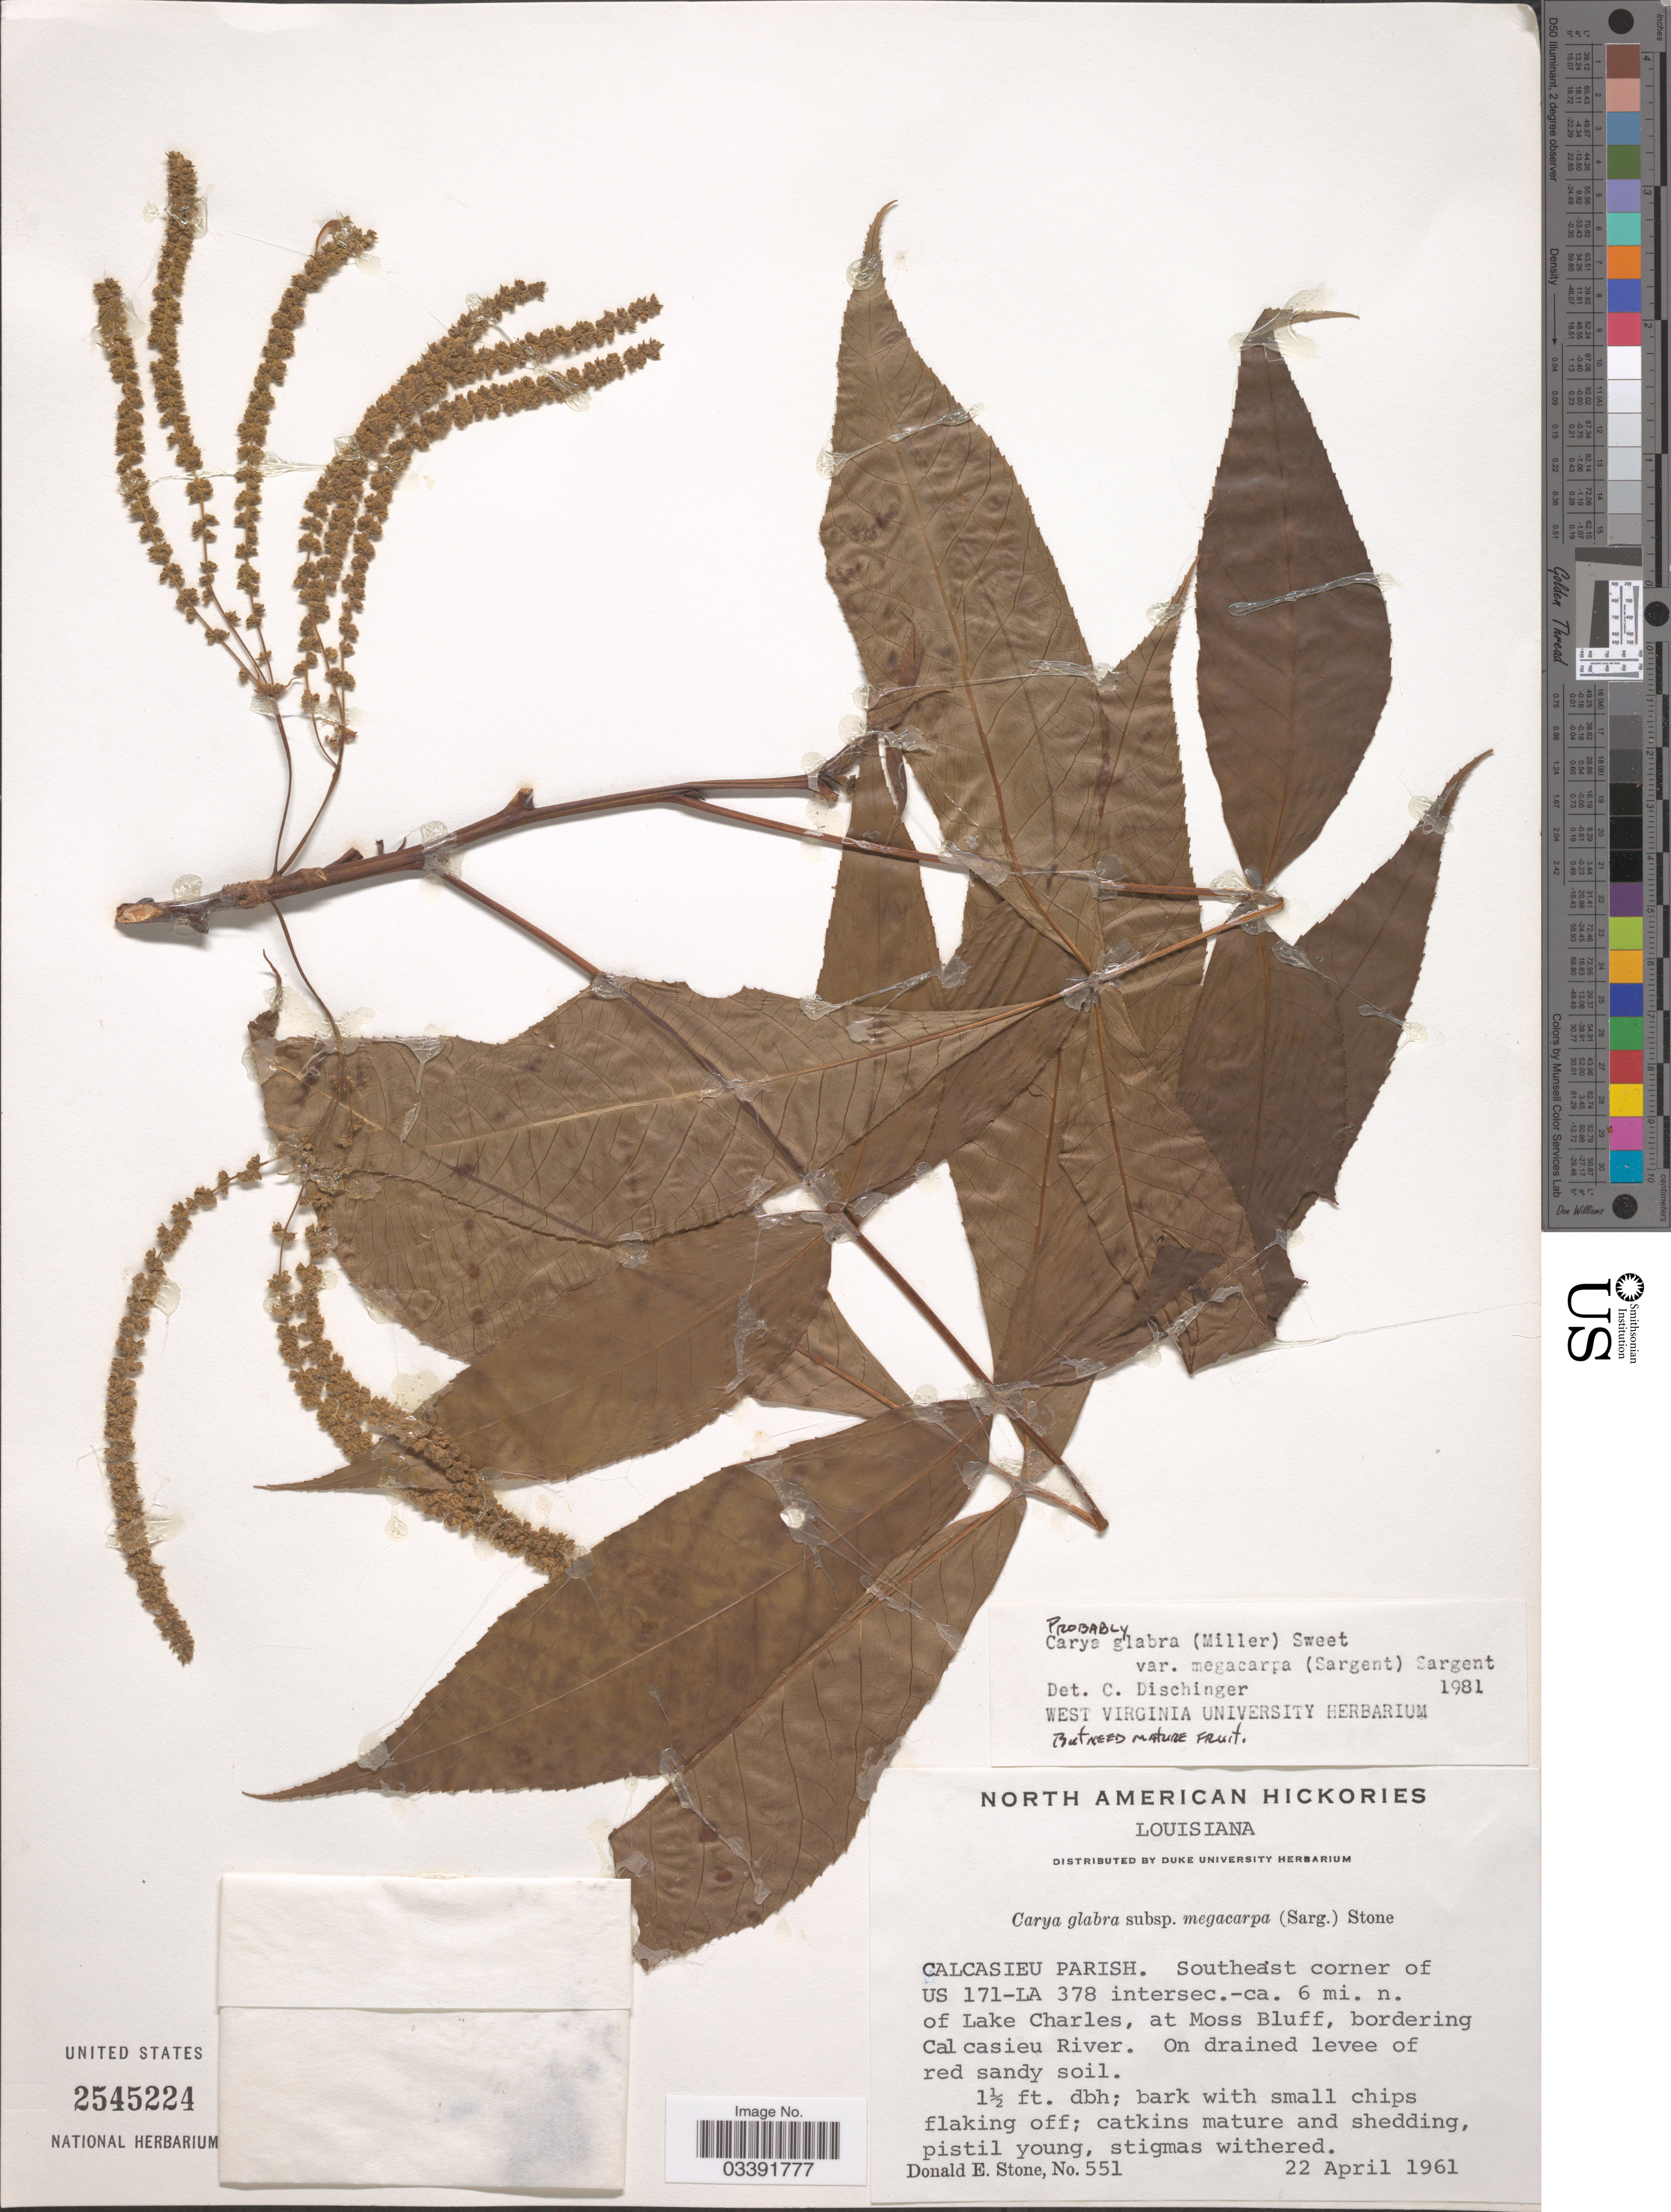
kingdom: Plantae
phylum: Tracheophyta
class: Magnoliopsida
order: Fagales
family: Juglandaceae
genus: Carya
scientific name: Carya glabra var. megacarpa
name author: (Sarg.) Sarg.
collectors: D. Stone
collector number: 551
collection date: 1961-04-22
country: United States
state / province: Louisiana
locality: Calcasieu Parish. Southeast corner of US 171-LA 378 intersec. -ca. 6 mi. n. of Lake Charles, at Moss Bluff, bordering Calcasieu River.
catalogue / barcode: US 2545224